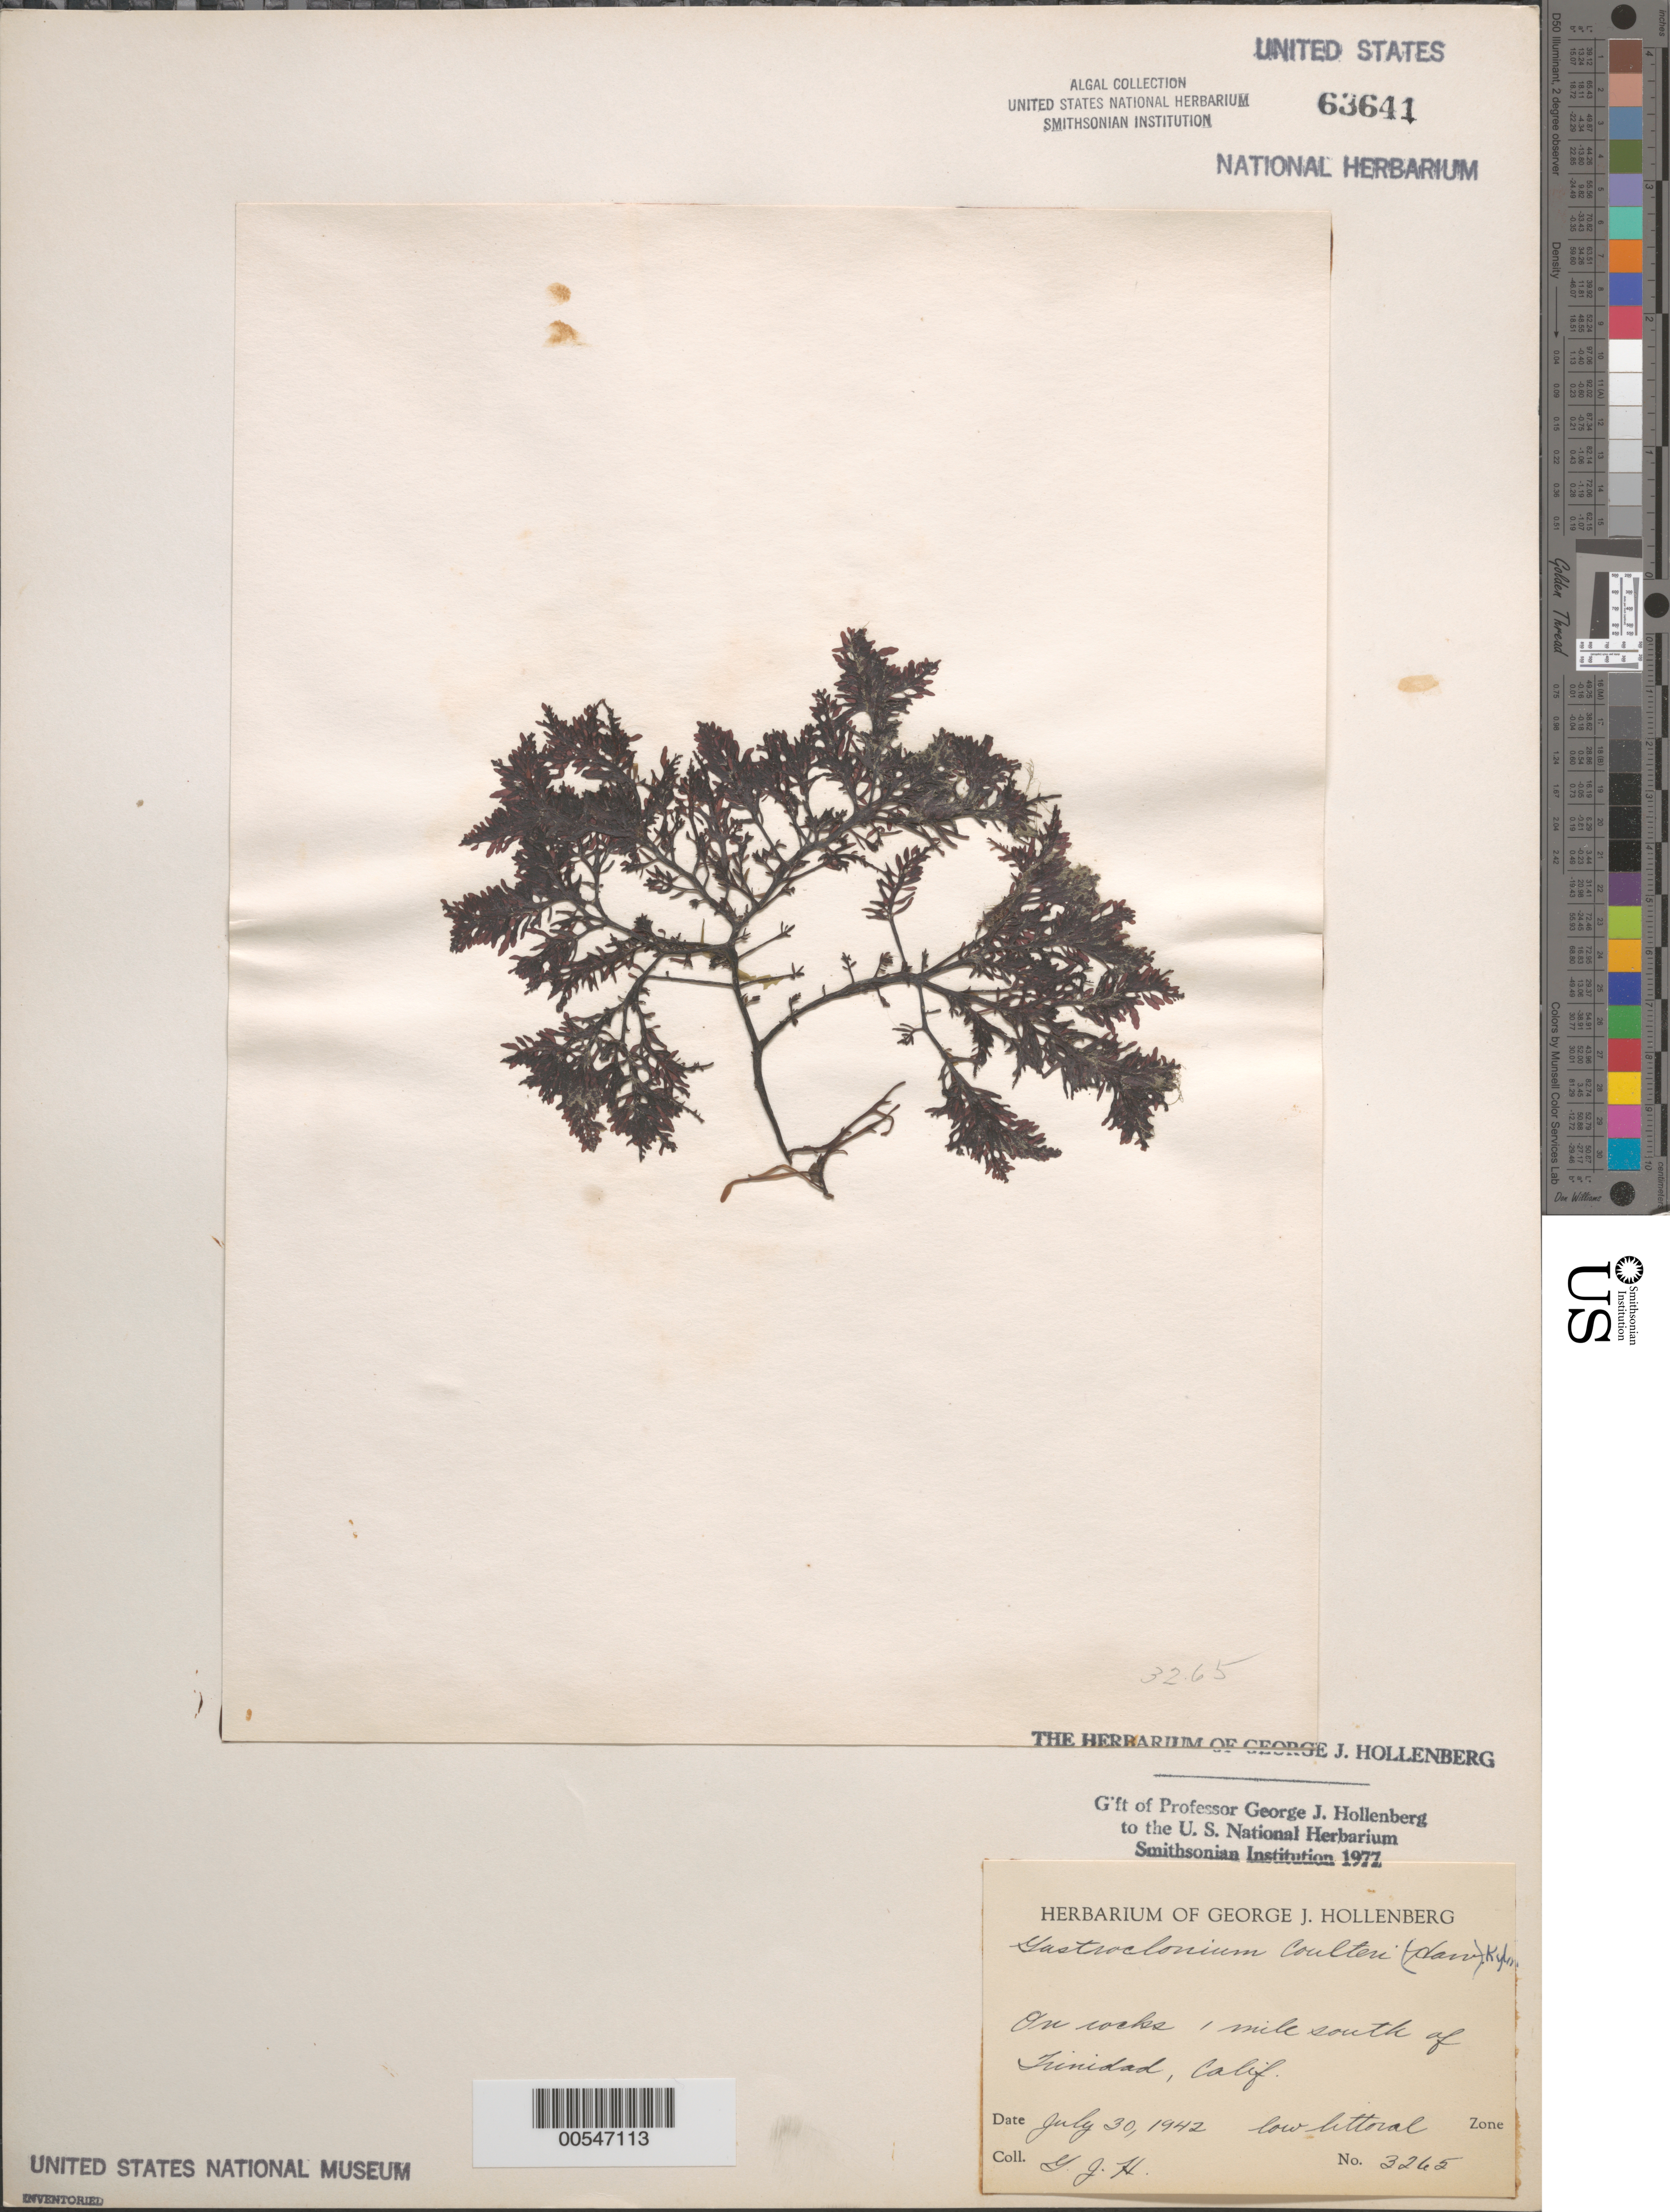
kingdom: Plantae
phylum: Rhodophyta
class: Florideophyceae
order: Rhodymeniales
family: Champiaceae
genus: Neogastroclonium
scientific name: Neogastroclonium subarticulatum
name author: (Turner) L. Le Gall et al.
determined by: Algae name updating Project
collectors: G. Hollenberg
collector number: GJH 3265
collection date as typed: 30 Jul 1942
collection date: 1942-07-30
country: United States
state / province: California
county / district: Humboldt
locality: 1 mile south of Trinidad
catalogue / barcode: US 63641